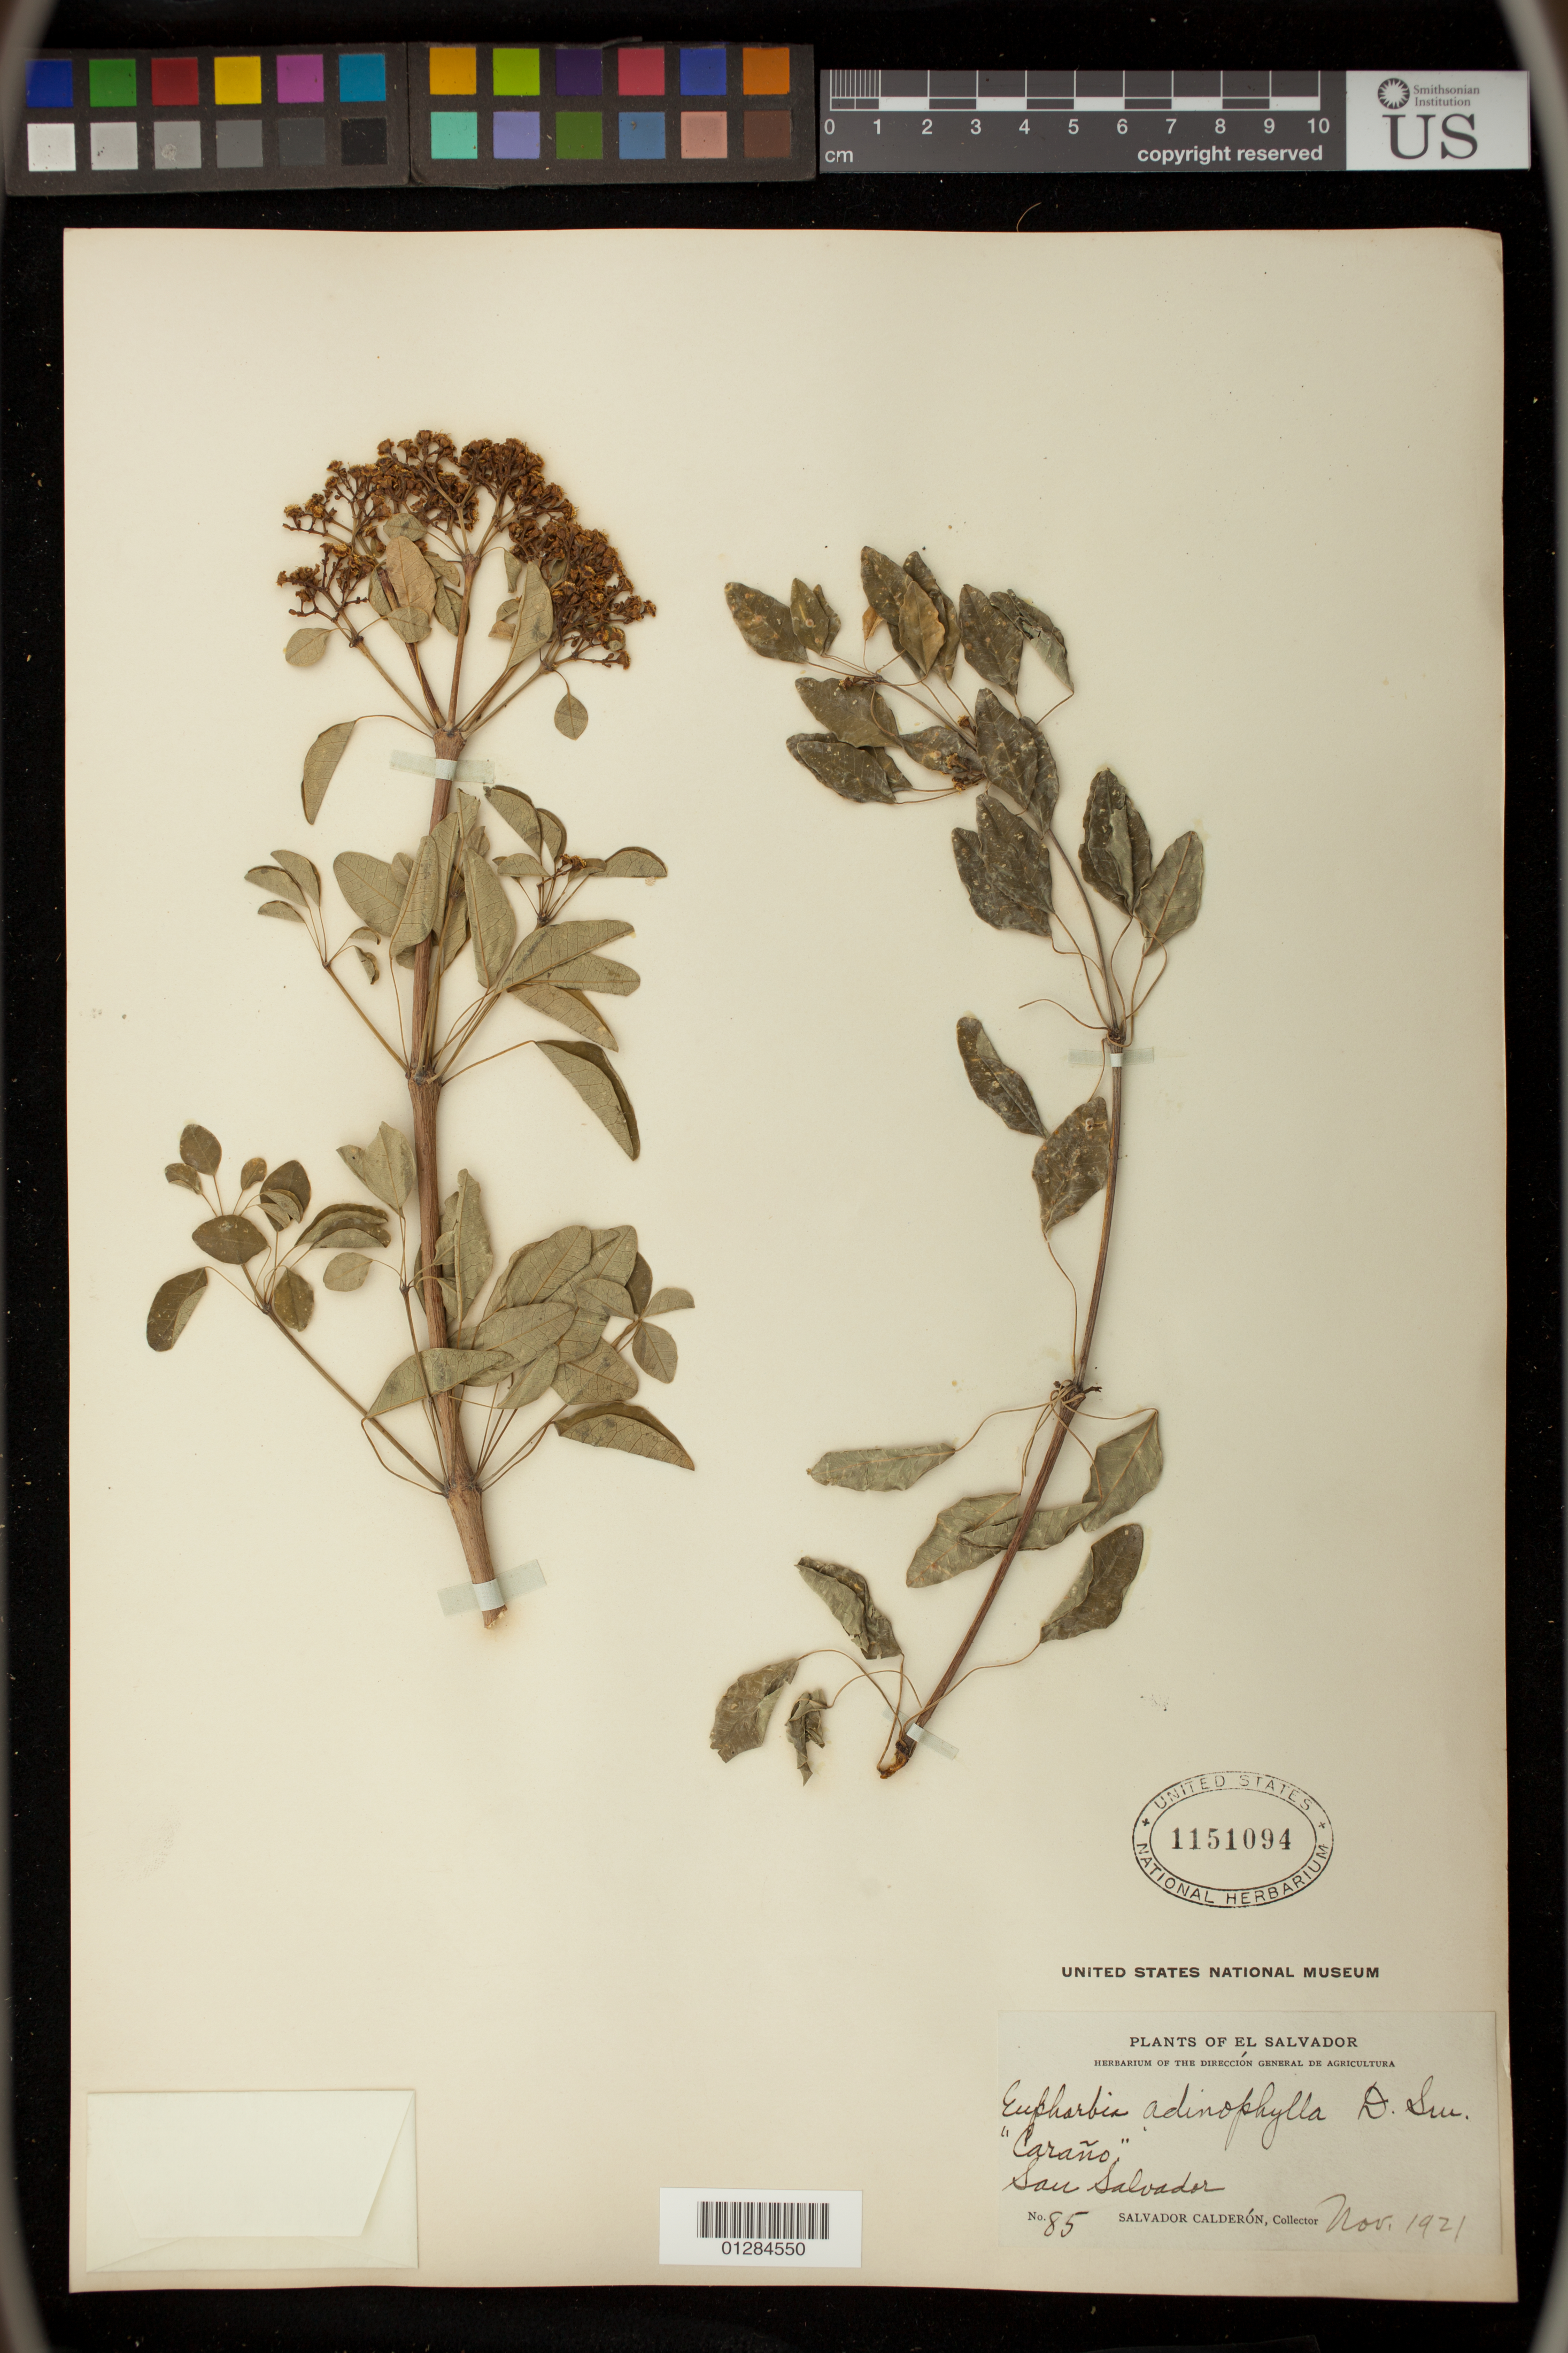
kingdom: Plantae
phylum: Tracheophyta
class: Magnoliopsida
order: Malpighiales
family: Euphorbiaceae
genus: Euphorbia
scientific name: Euphorbia schlechtendalii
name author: Boiss.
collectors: S. Calderón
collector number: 85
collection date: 1921-11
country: El Salvador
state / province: San Salvador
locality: San Salvador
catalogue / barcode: US 1151094